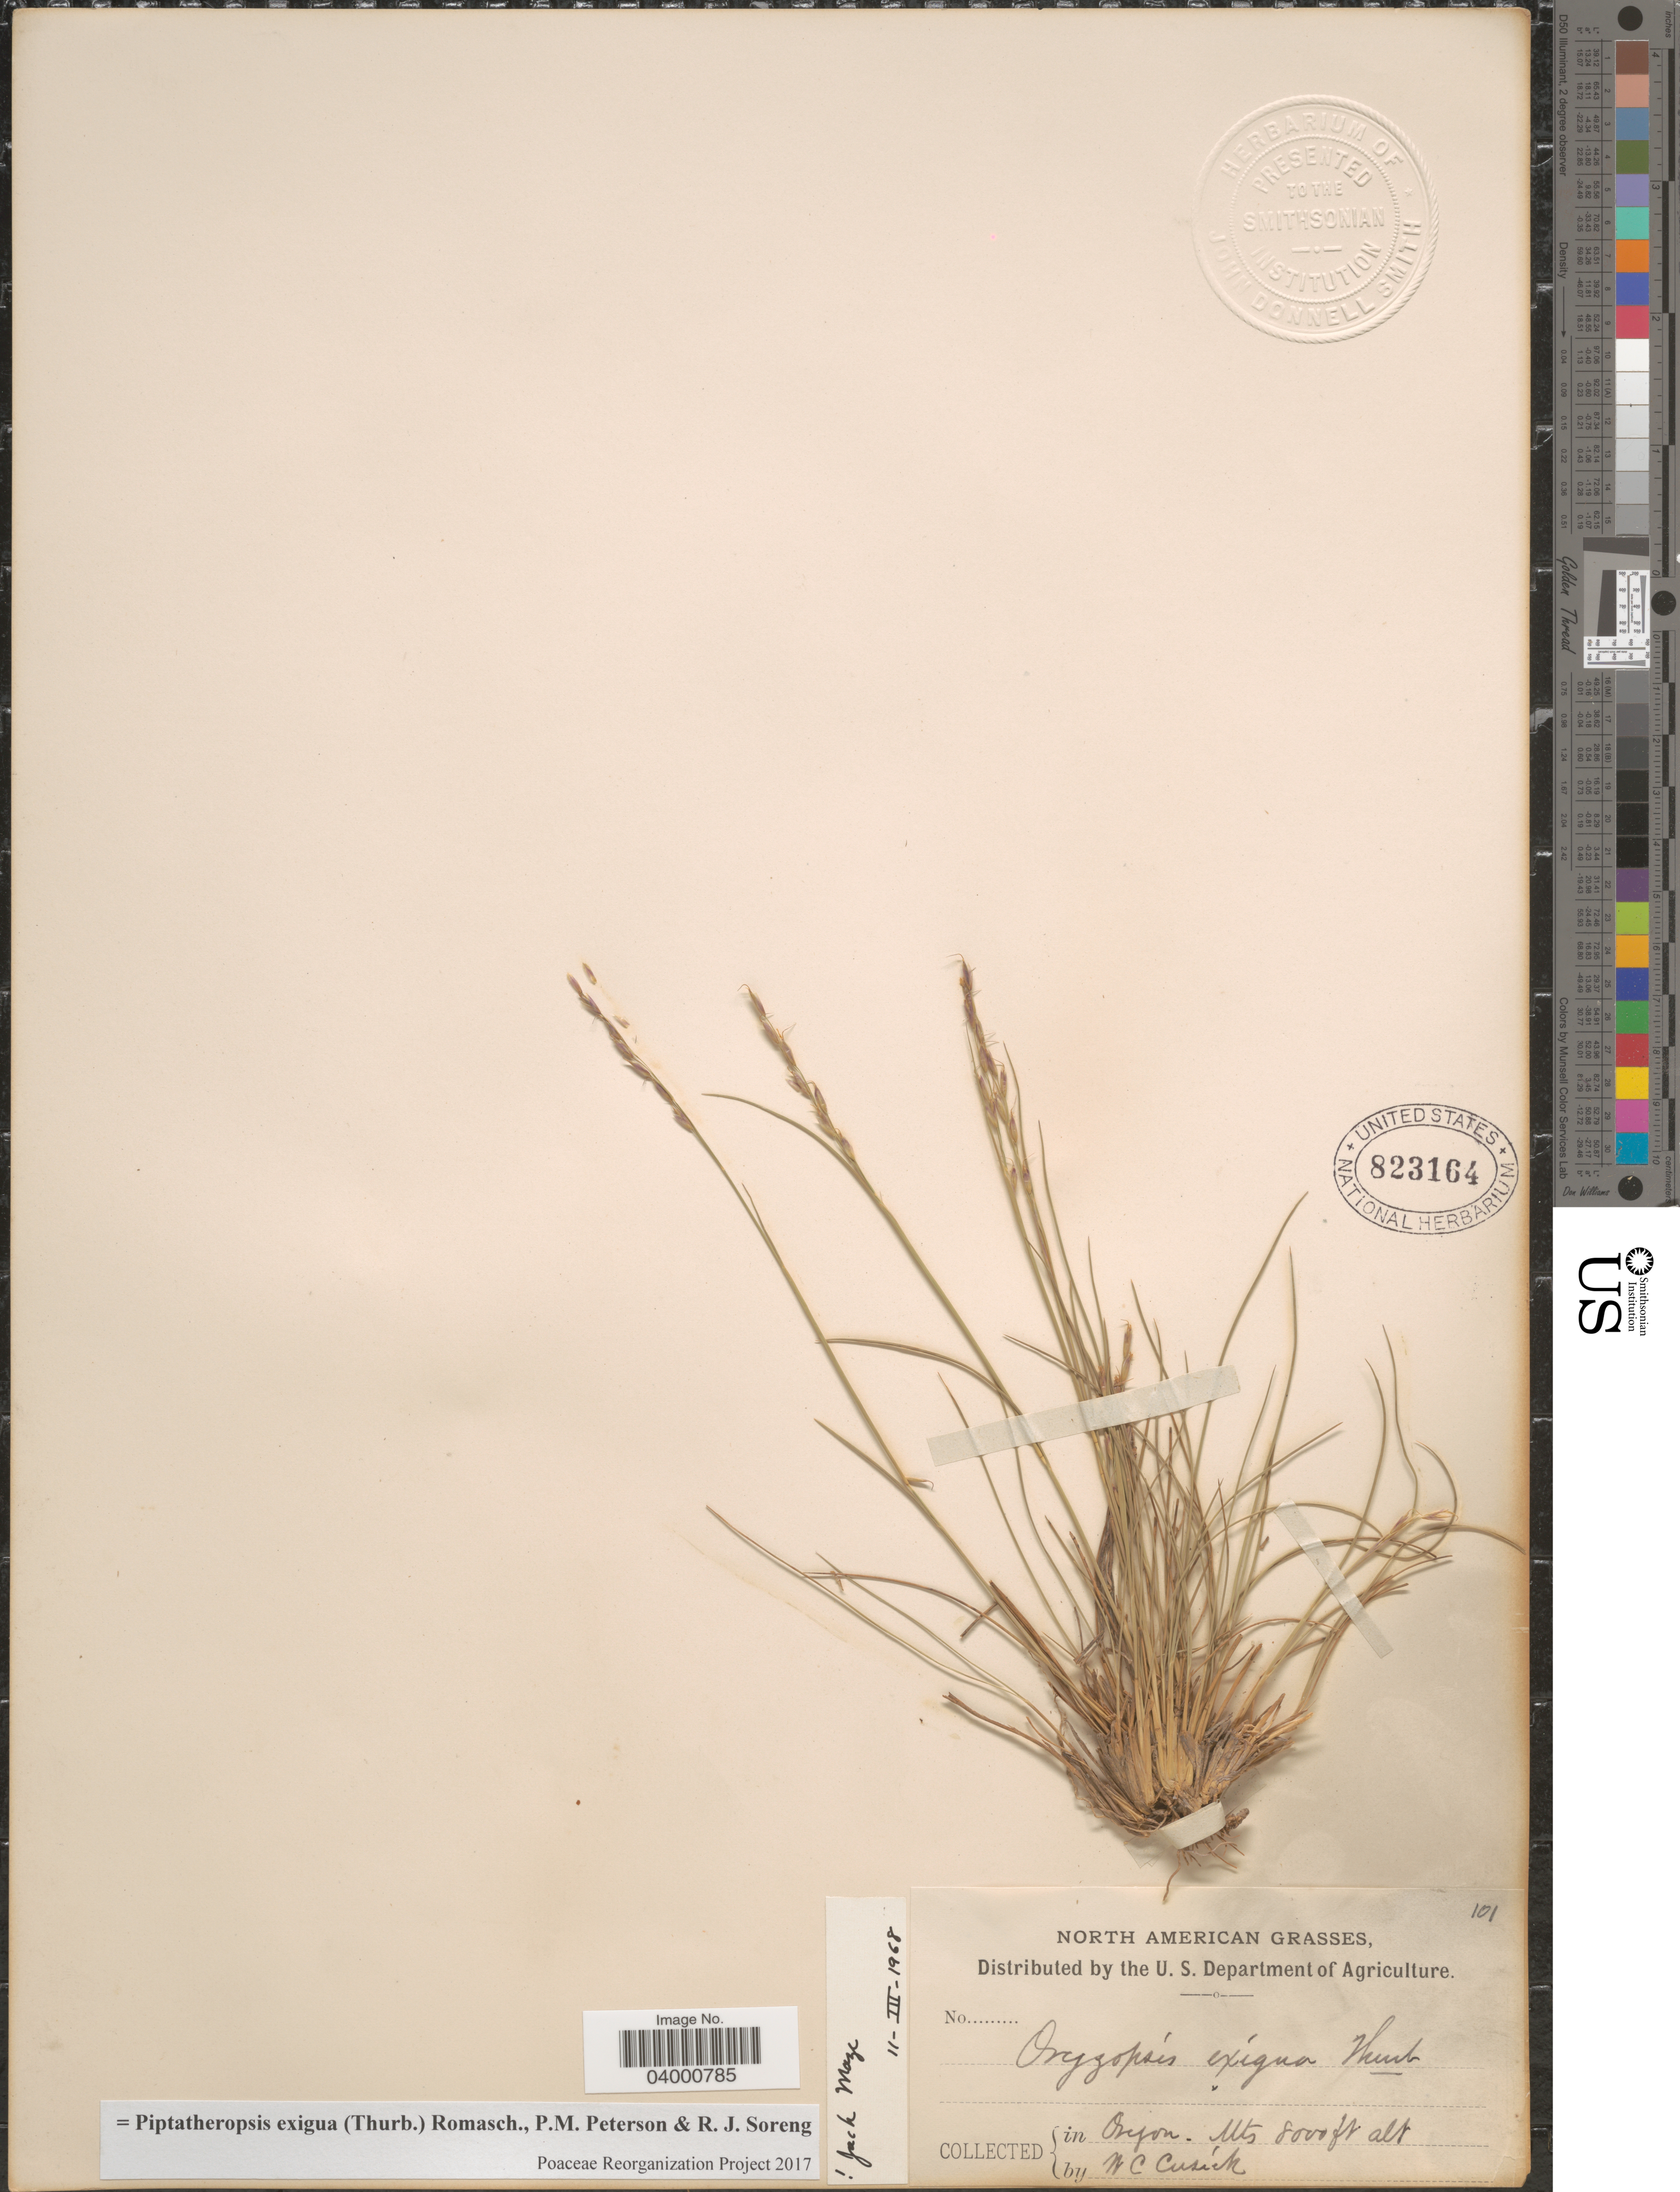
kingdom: Plantae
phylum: Tracheophyta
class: Liliopsida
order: Poales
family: Poaceae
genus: Piptatheropsis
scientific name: Piptatheropsis exigua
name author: (Thurb.) Romasch. et al.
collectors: W. C. Cusick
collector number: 101?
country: United States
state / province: Oregon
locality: Oregon Mts.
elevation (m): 2438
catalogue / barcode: US 823164